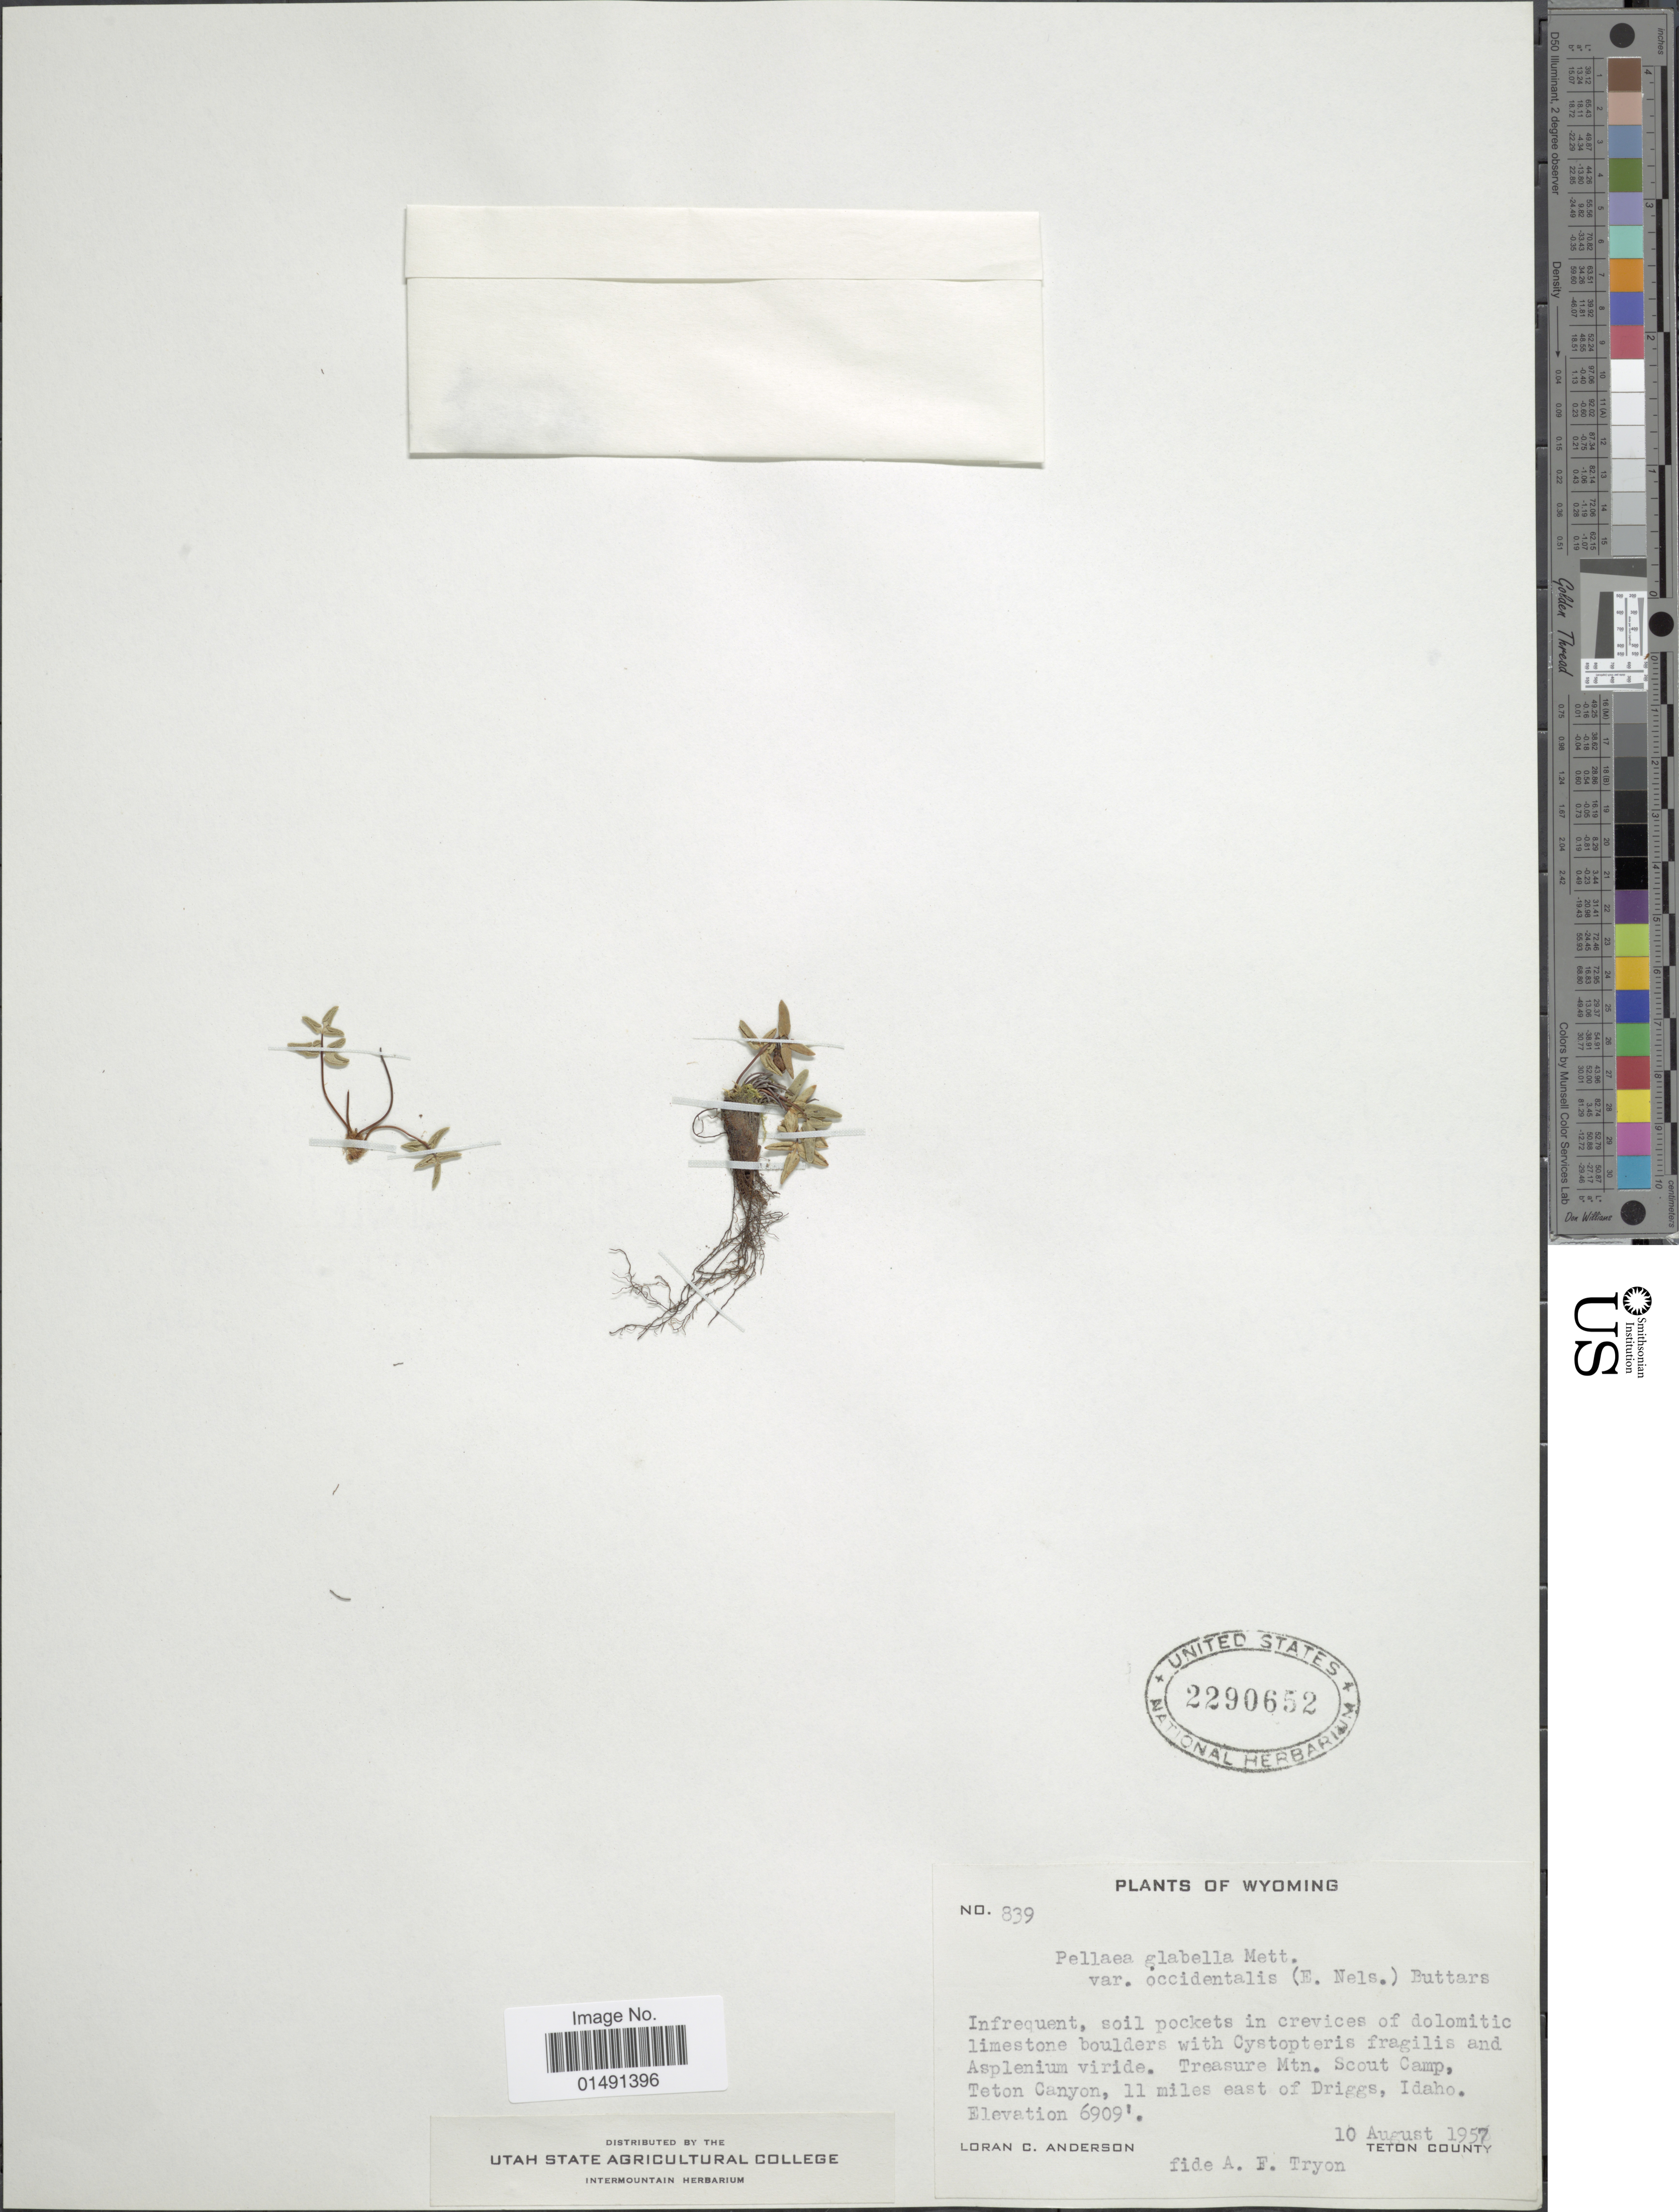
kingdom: Plantae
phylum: Tracheophyta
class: Polypodiopsida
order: Polypodiales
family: Pteridaceae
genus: Pellaea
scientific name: Pellaea glabella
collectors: L. C. Anderson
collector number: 839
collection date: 1957-08-10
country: United States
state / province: Idaho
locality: Treasure Mtn. South Camp, Teton Canyon, 11 miles east of Driggs, Wyoming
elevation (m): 2106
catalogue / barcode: US 2290652